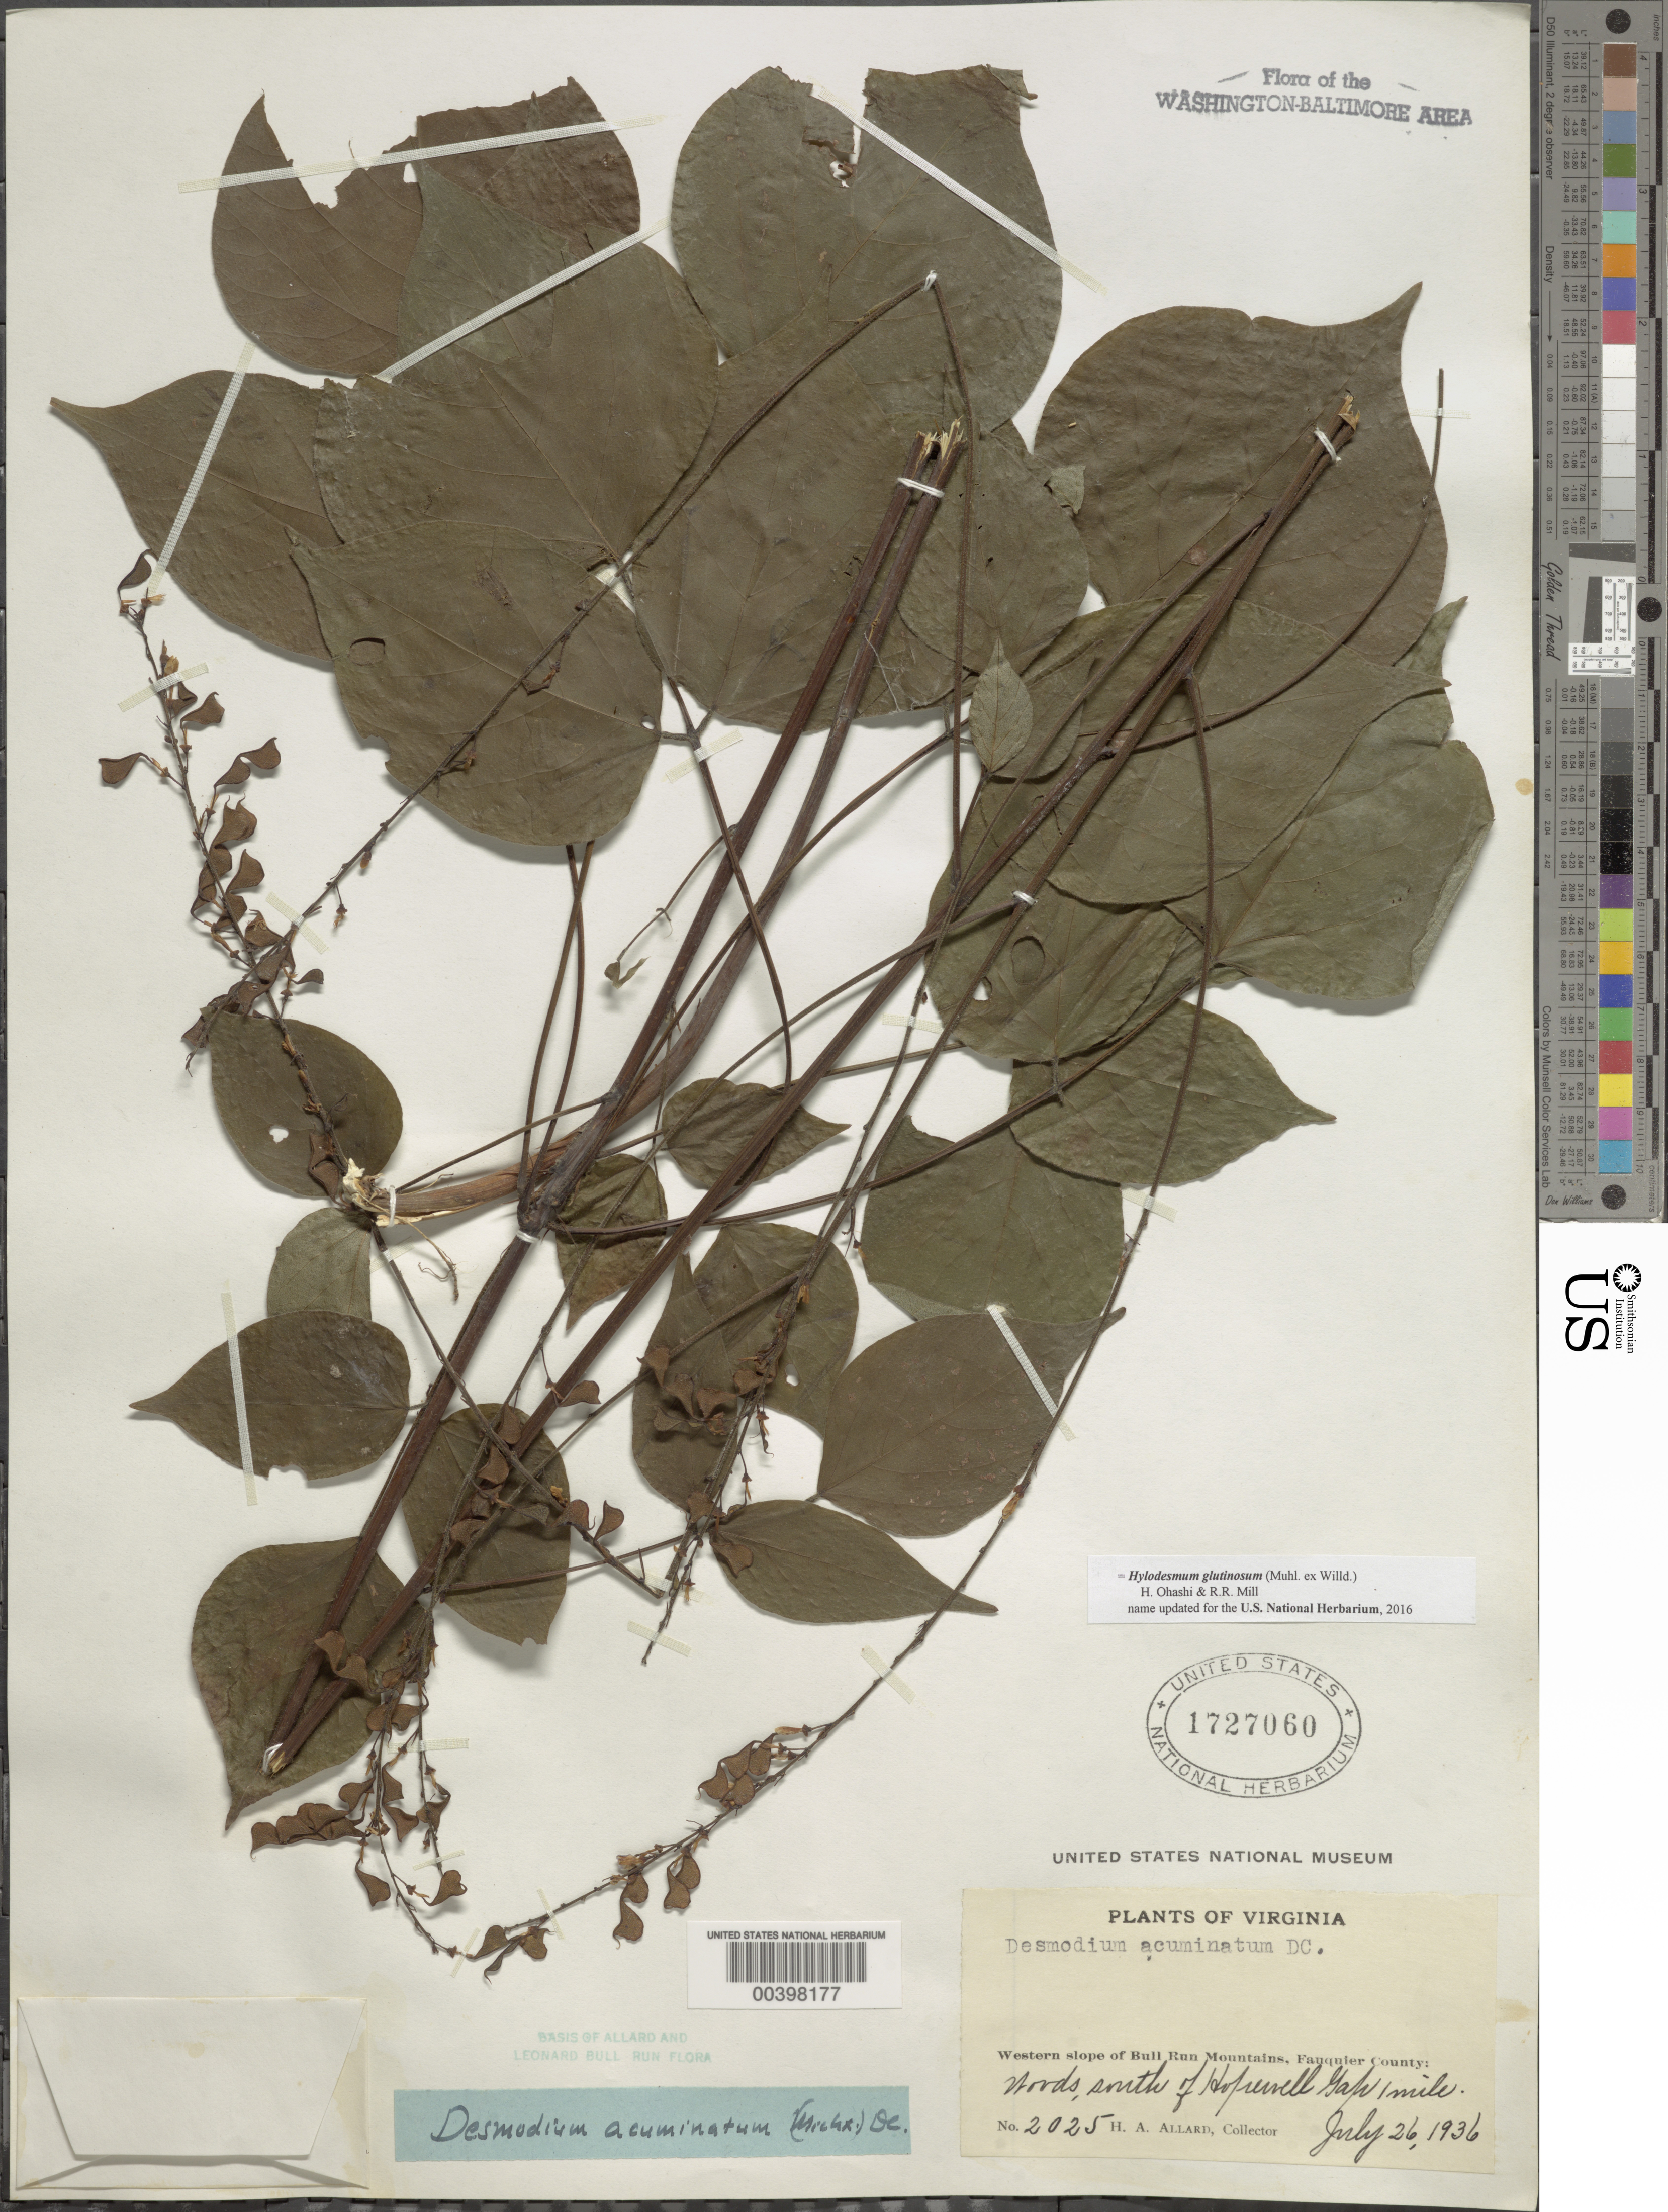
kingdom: Plantae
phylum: Tracheophyta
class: Magnoliopsida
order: Fabales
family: Fabaceae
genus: Hylodesmum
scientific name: Hylodesmum glutinosum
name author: (Muhl. ex Willd.) H. Ohashi & R.R. Mill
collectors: H. A. Allard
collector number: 2025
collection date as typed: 26 Jul 1936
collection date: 1936-07-26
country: United States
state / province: Virginia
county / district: Fauquier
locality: South of Hopewell Gap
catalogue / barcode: US 1727060